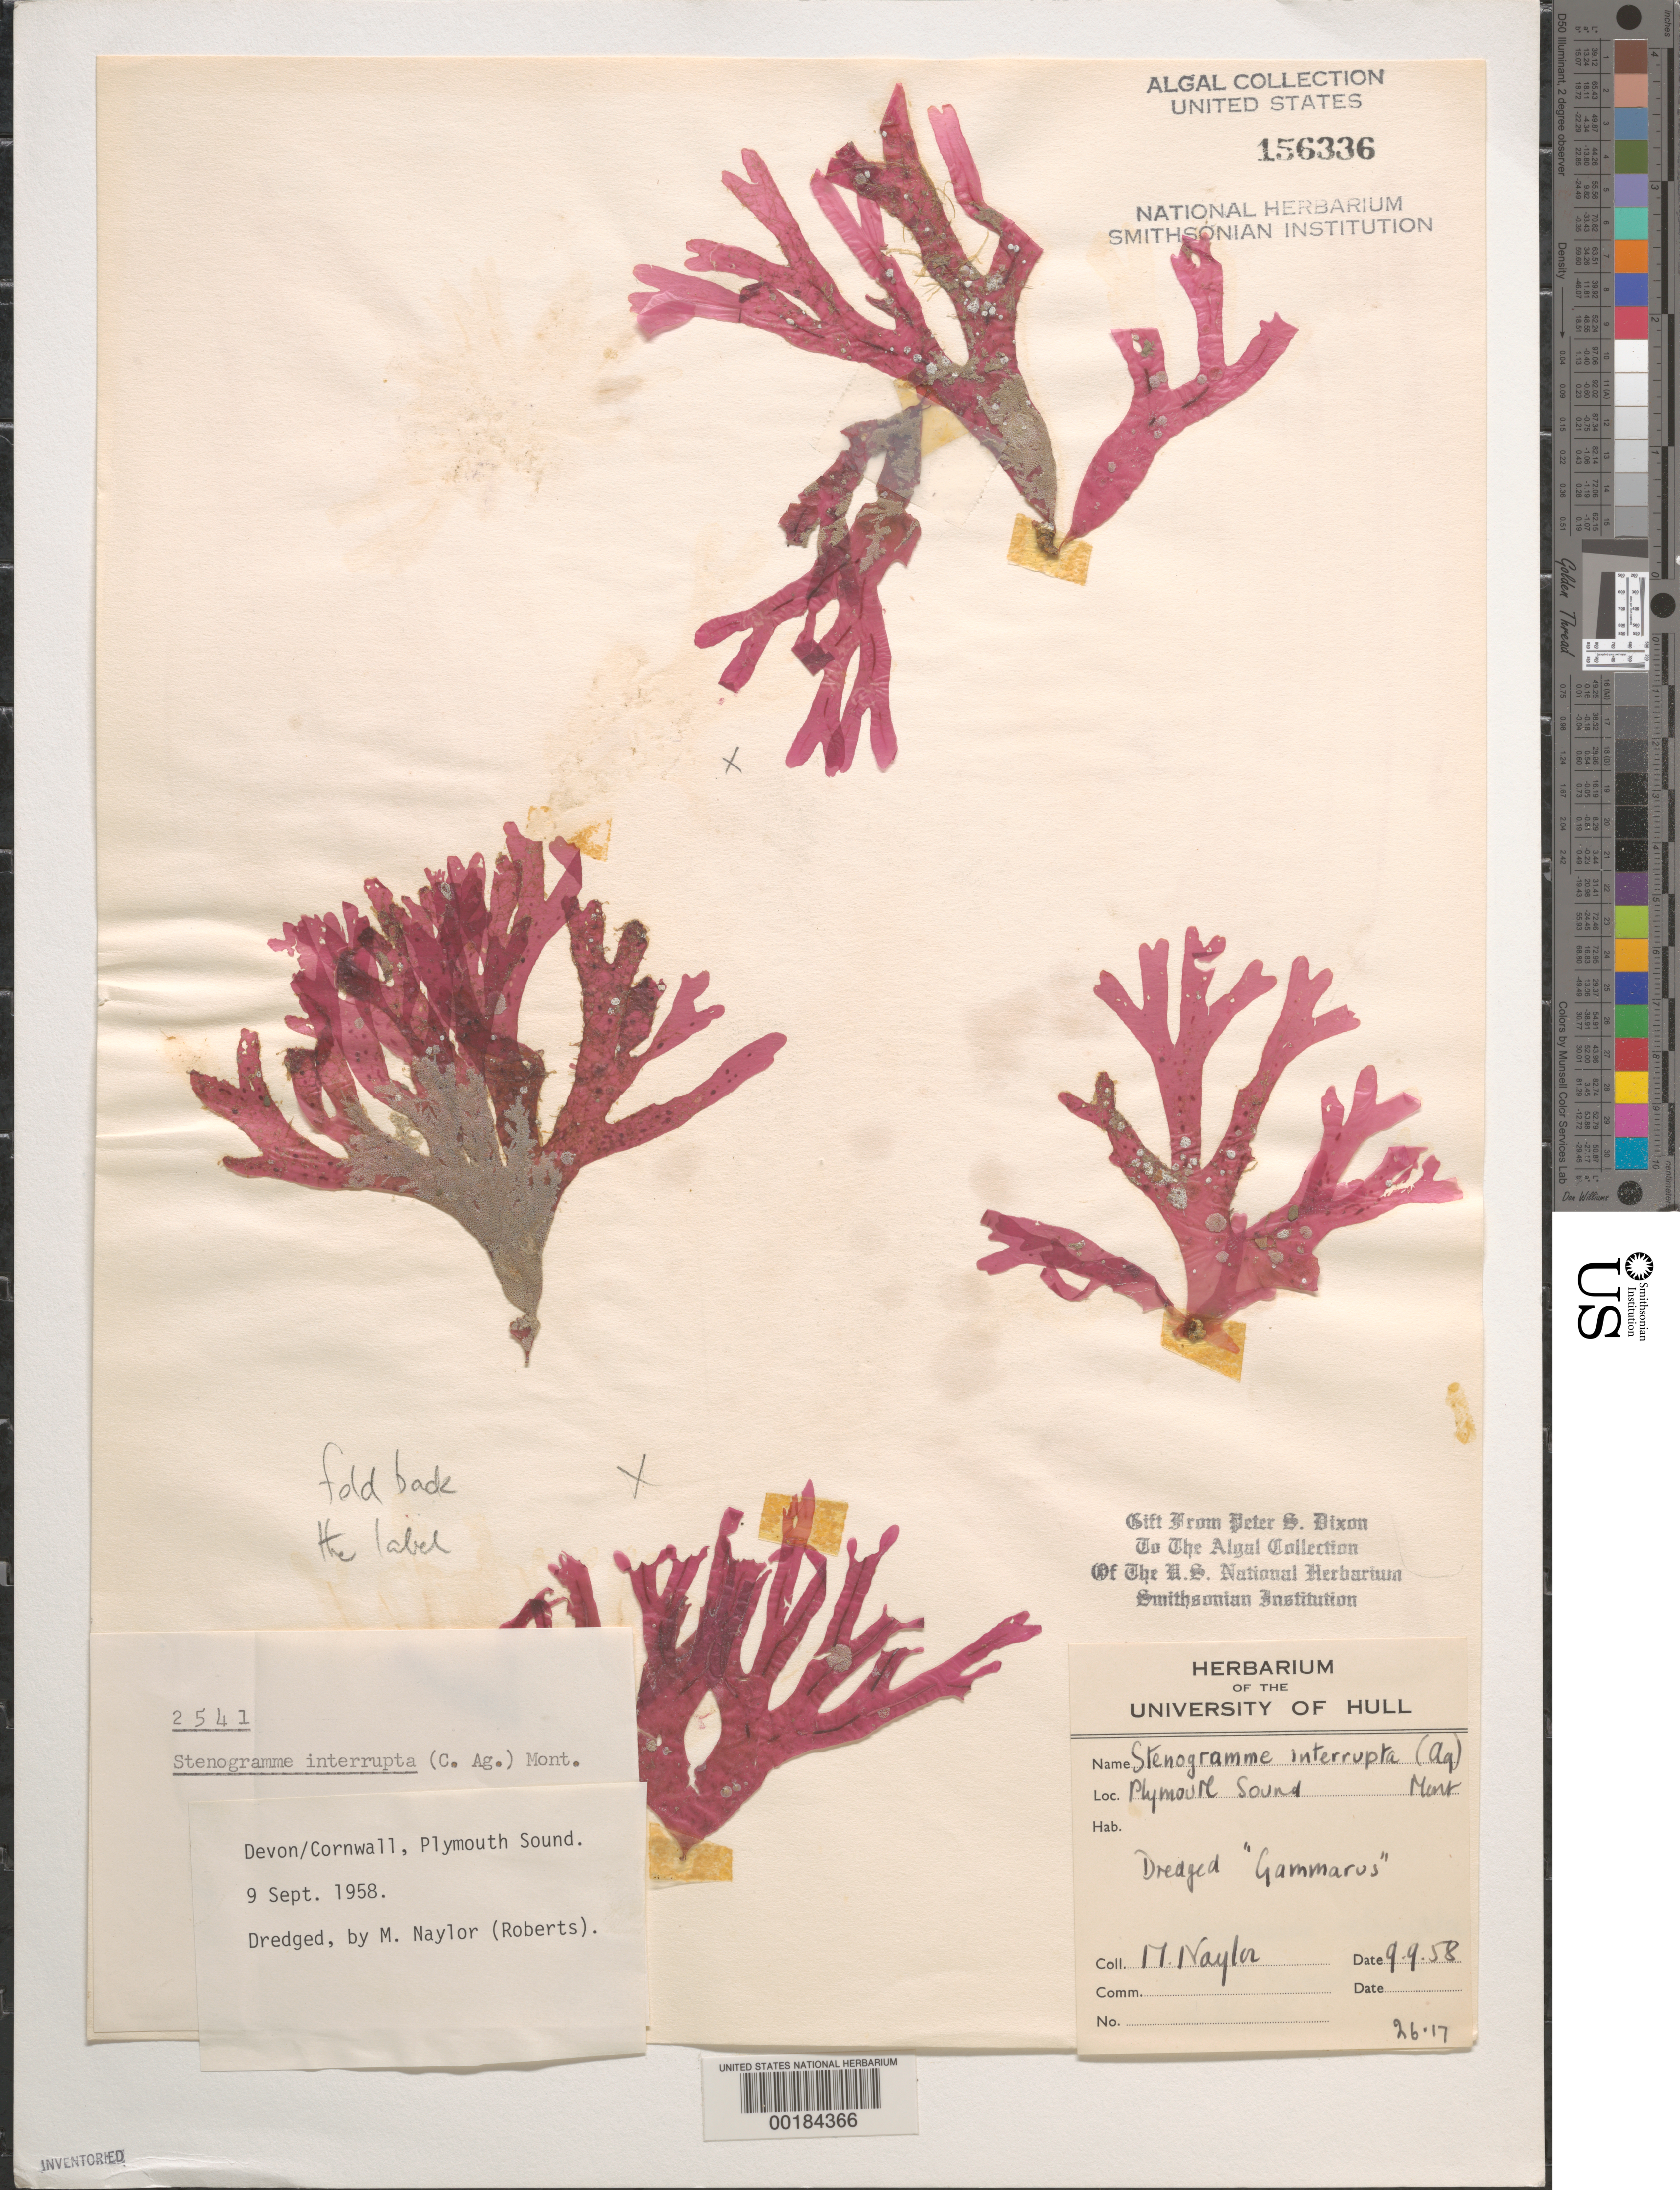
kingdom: Plantae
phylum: Rhodophyta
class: Florideophyceae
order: Gigartinales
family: Phyllophoraceae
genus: Stenogramma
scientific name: Stenogramma interruptum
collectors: M. Roberts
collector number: PSD 2541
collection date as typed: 09 Sep 1958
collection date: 1958-09-09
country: United Kingdom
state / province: England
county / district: Devon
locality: Plymouth Sound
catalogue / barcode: US 156336